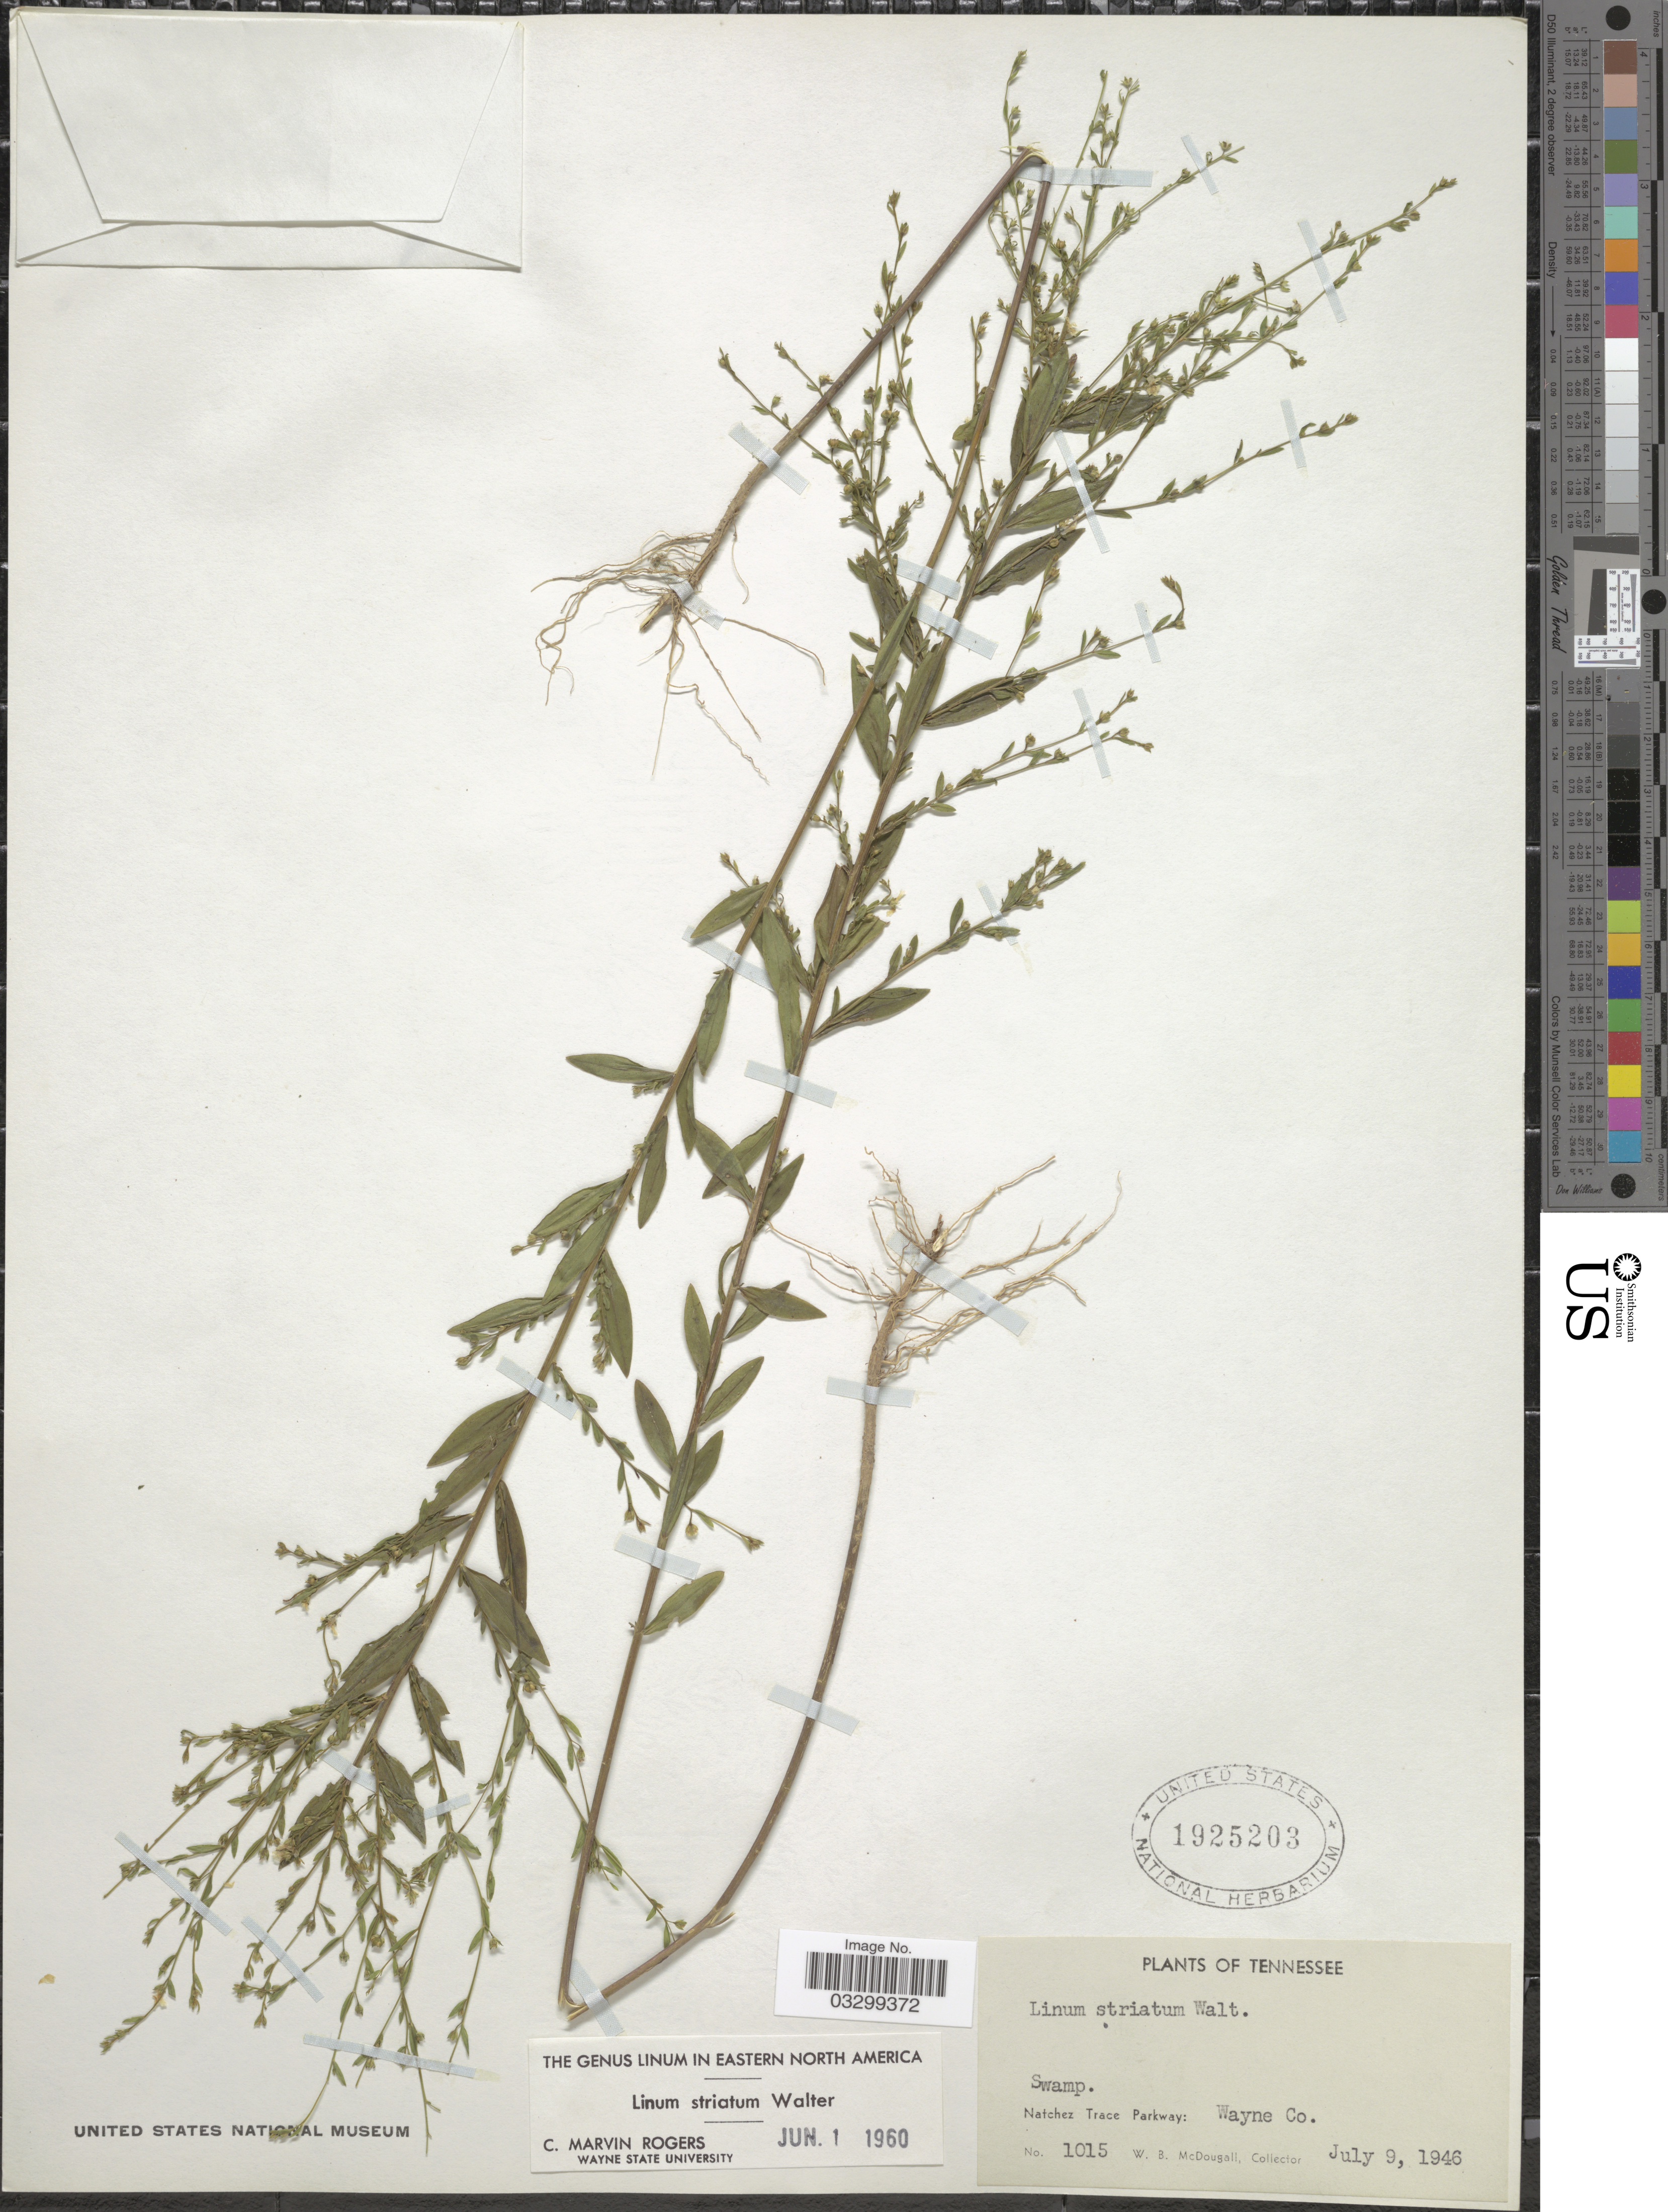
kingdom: Plantae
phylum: Tracheophyta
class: Magnoliopsida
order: Malpighiales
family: Linaceae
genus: Linum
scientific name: Linum striatum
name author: Walter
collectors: W. B. McDougall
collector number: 1015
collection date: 1946-07-09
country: United States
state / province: Tennessee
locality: Natchez Trace Parkway: Wayne Co.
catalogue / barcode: US 1925203